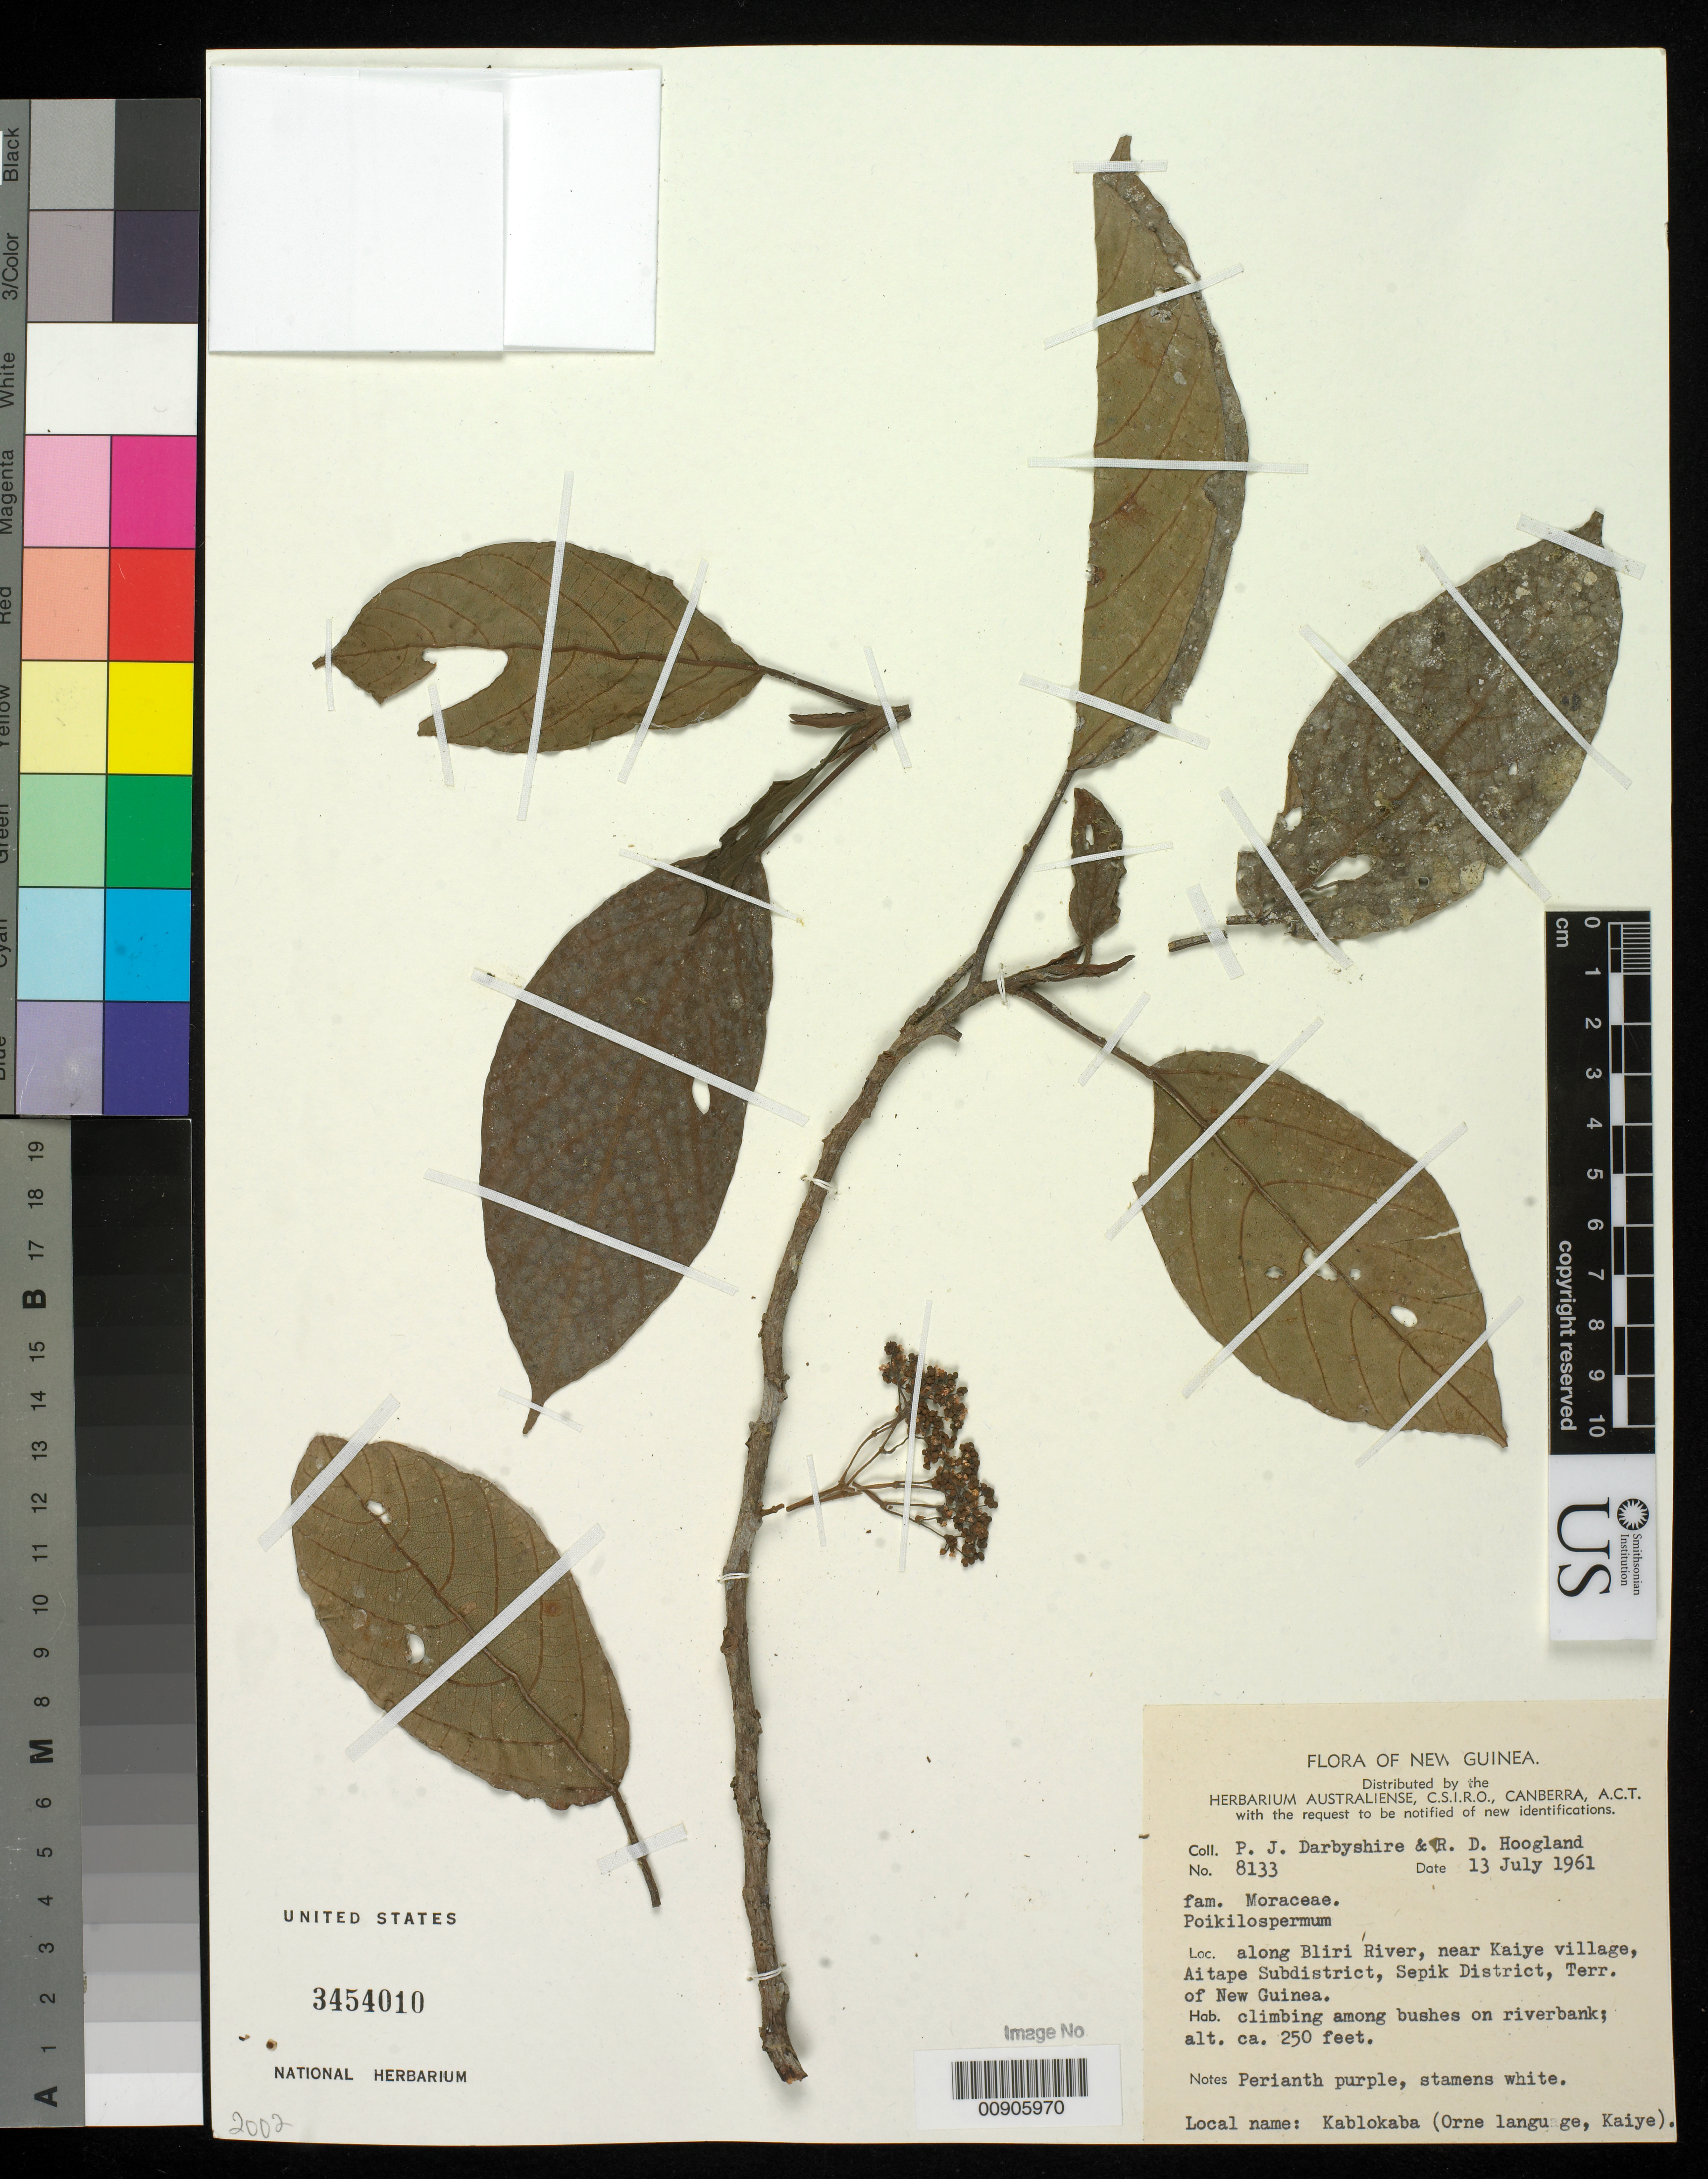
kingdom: Plantae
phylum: Tracheophyta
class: Magnoliopsida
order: Rosales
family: Urticaceae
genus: Poikilospermum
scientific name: Poikilospermum sp.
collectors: P. Darbyshire & R. D. Hoogland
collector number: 8133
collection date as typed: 13 Jul 1961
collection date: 1961-07-13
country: Papua New Guinea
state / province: Sandaun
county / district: Aitape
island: New Guinea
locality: along Bliri River, near Kaiye village, Aitape Subdistrict, Sepik District, Terr. of New Guinea.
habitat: among bushes on riverbank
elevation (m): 76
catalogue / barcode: US 3454010